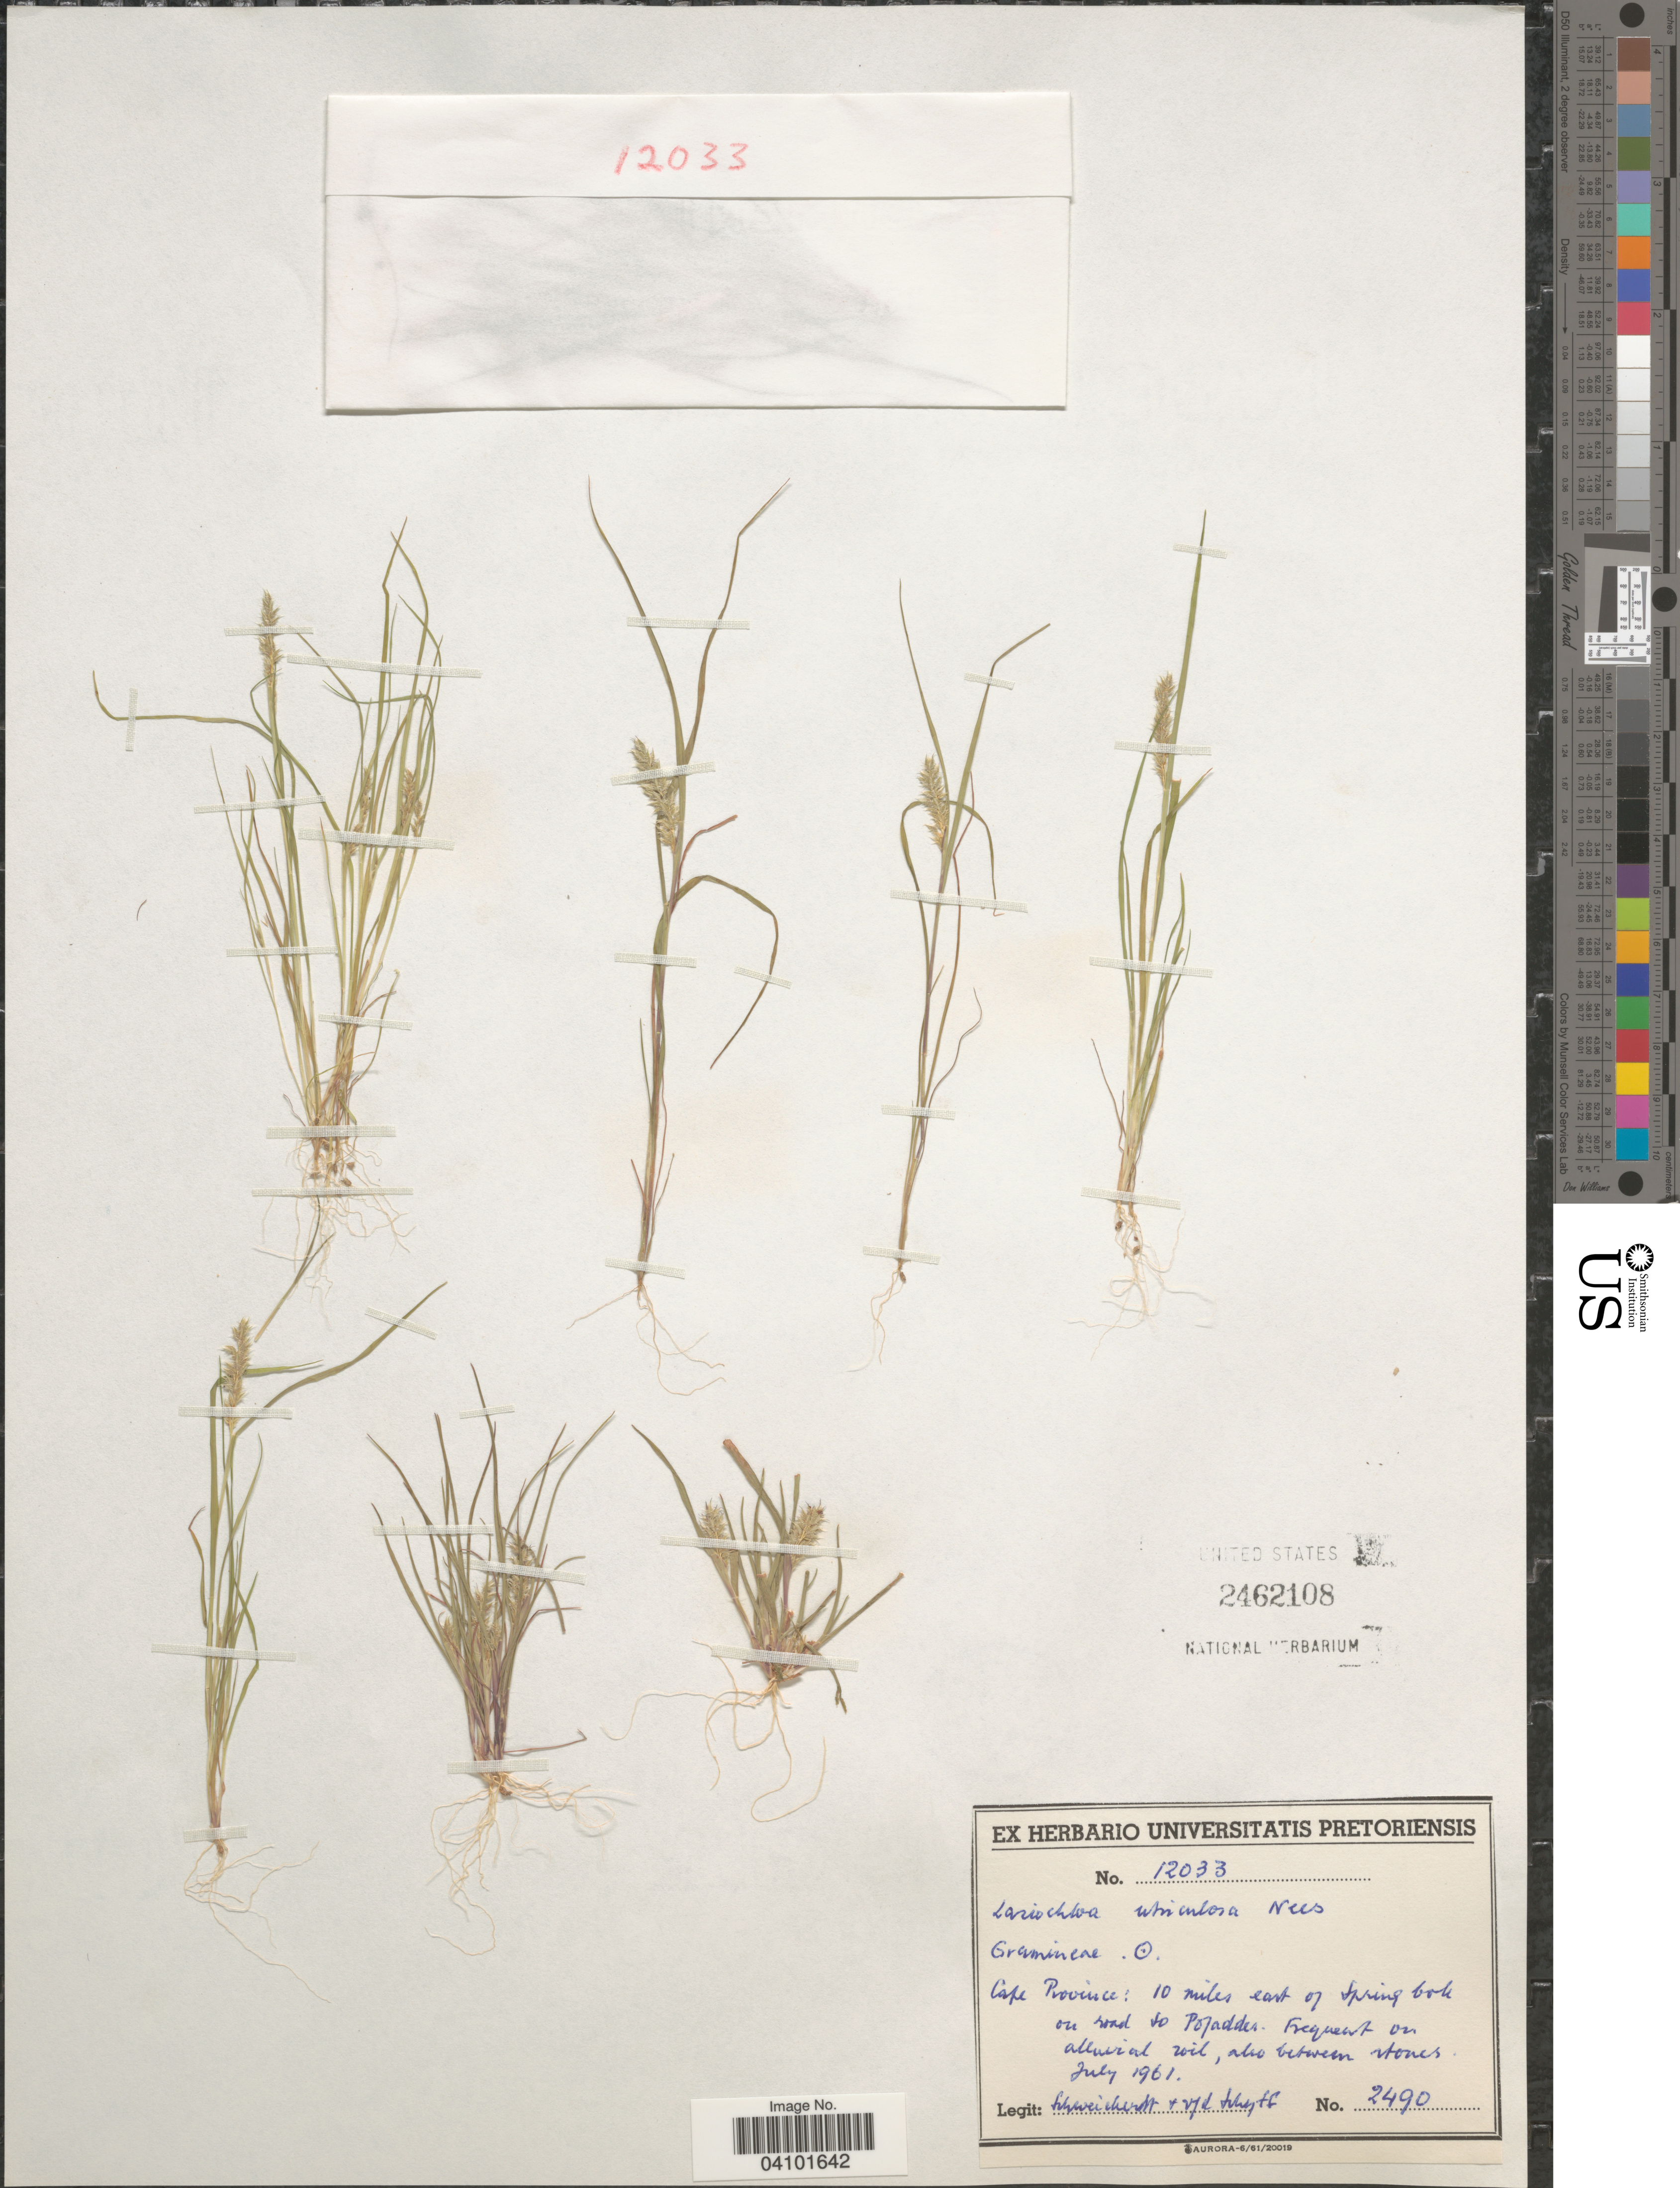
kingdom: Plantae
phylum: Tracheophyta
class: Liliopsida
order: Poales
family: Poaceae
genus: Tribolium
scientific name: Tribolium utriculosum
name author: (Nees) Renvoize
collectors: -. Schweickerdt & V/d Schyff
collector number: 2490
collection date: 1961-07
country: South Africa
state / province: Northern Cape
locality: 10 miles east of Spring bok on road to Pojaddes [interpreted].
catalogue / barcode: US 2462108